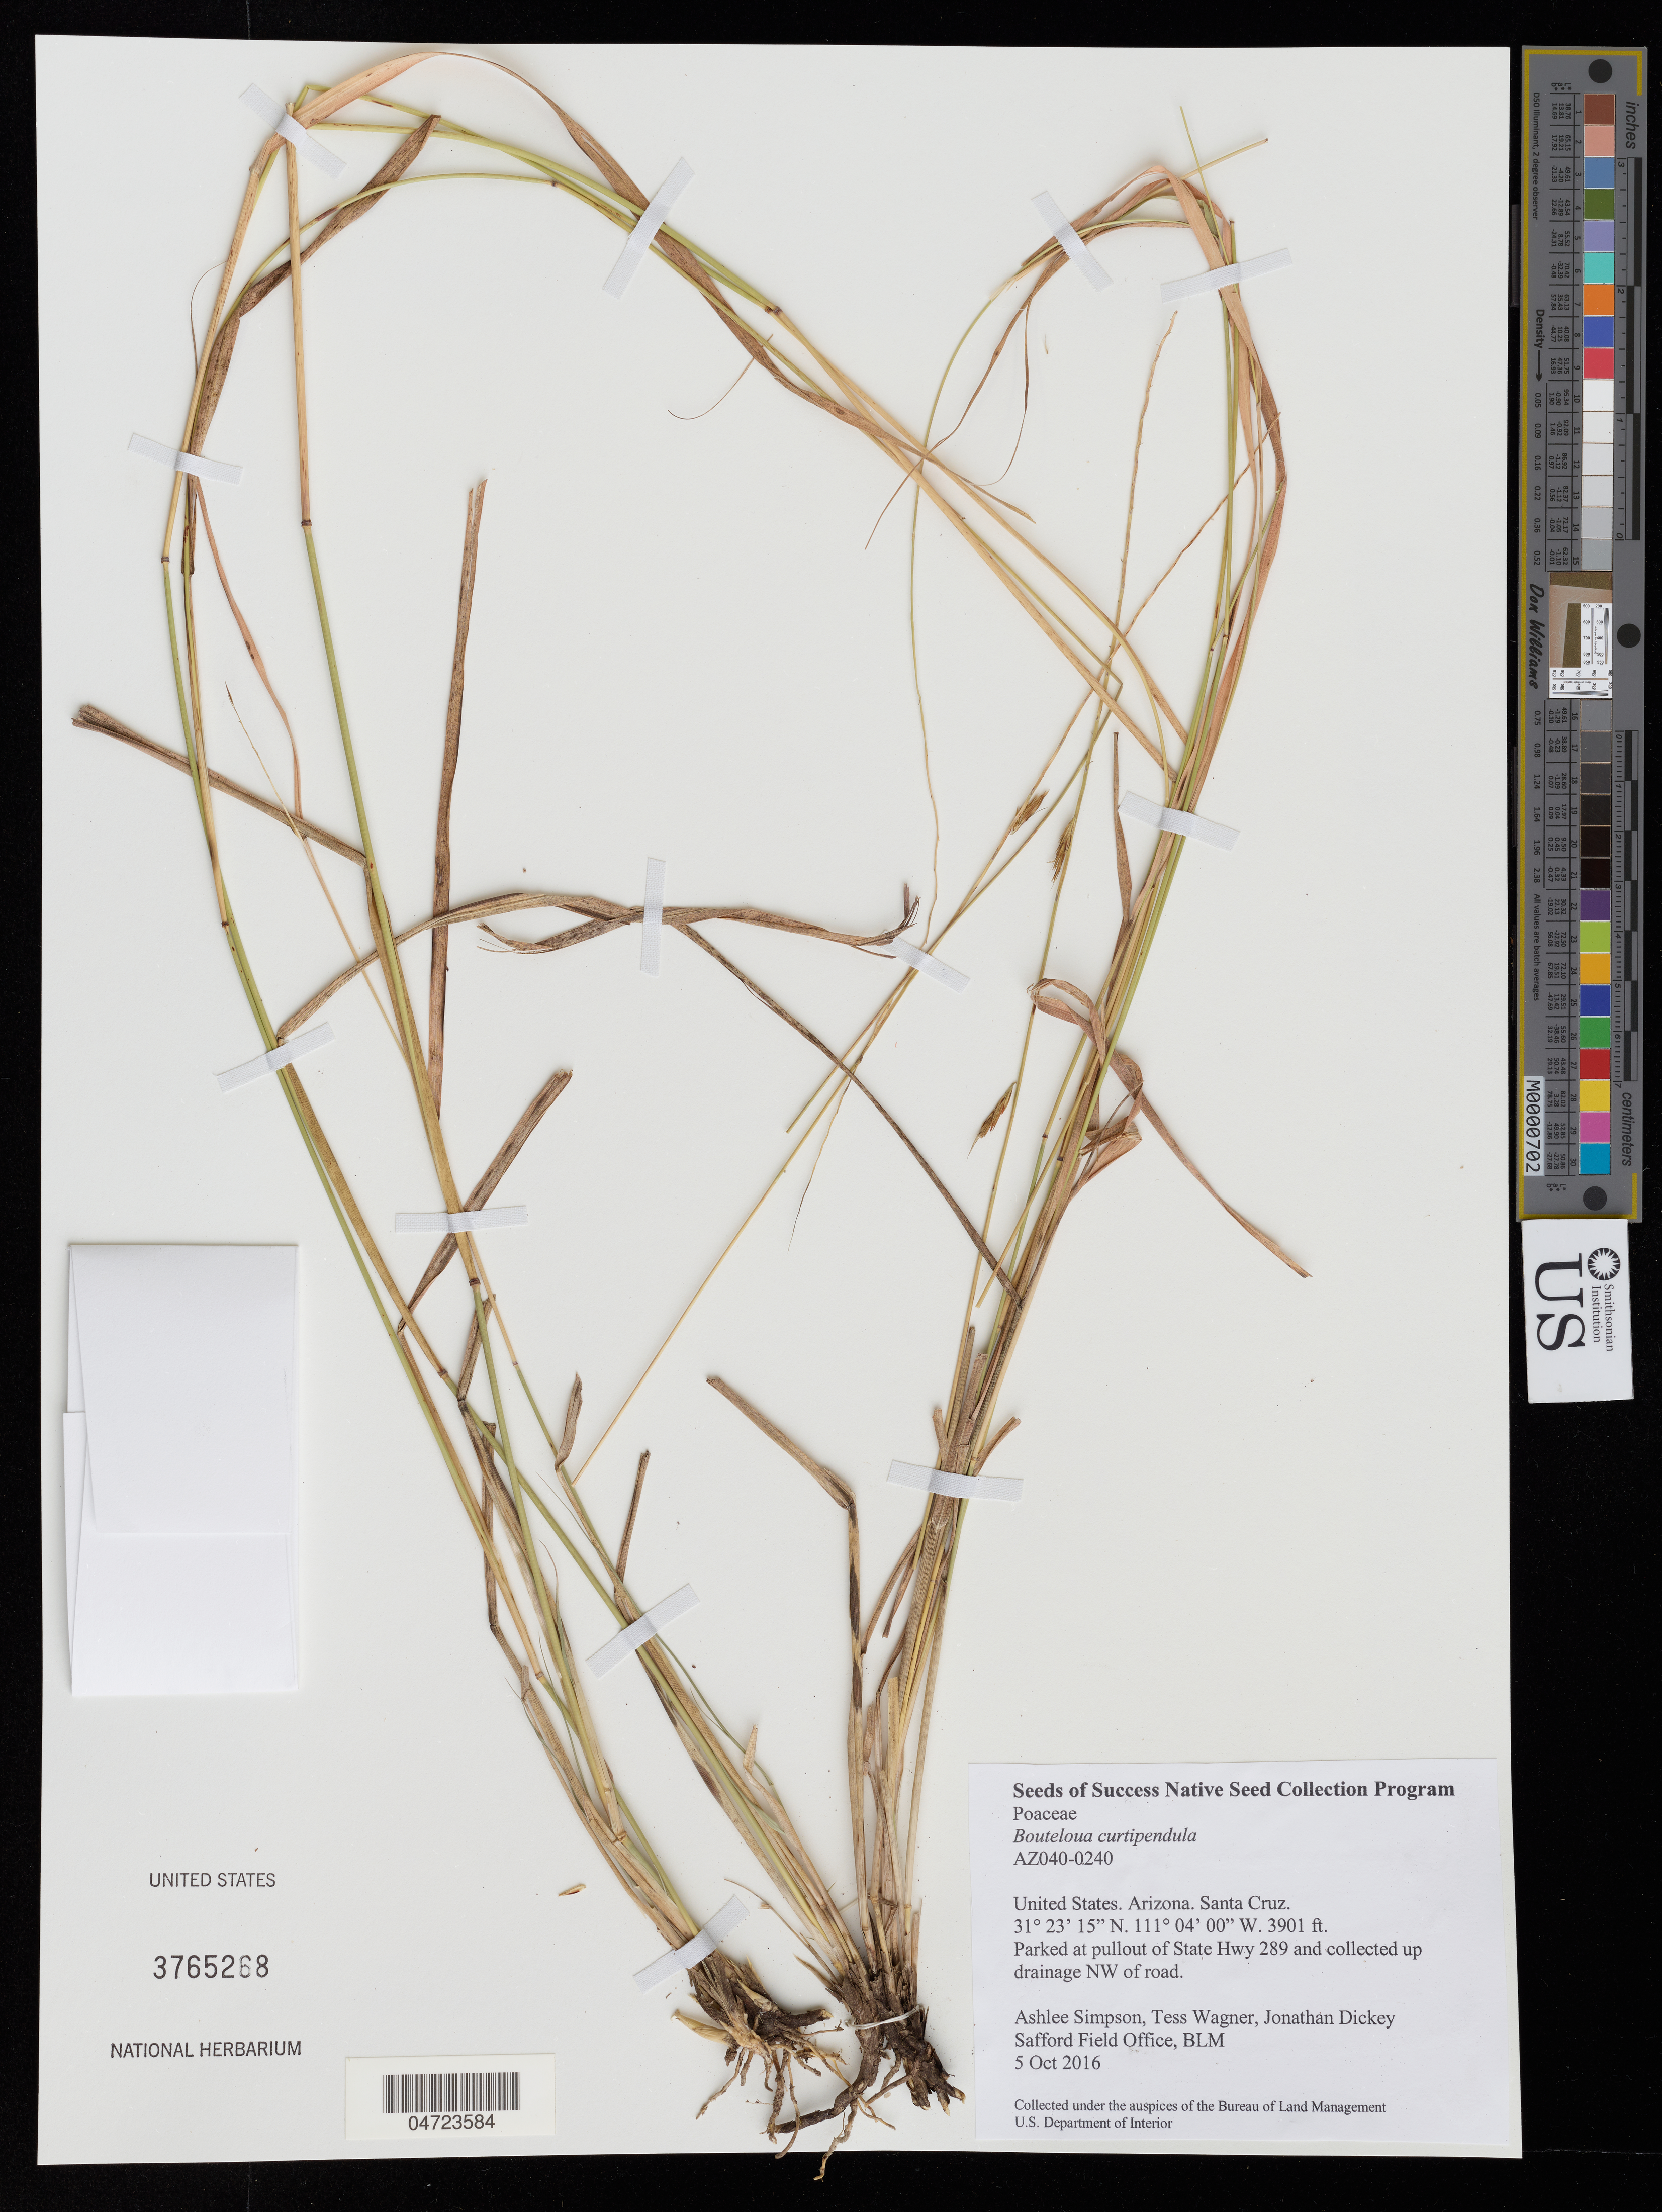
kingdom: Plantae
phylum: Tracheophyta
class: Liliopsida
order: Poales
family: Poaceae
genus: Bouteloua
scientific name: Bouteloua curtipendula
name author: (Michx.) Torr.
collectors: A. Simpson, T. Wagner & J. Dickey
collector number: AZ040-0240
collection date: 2016-10-05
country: United States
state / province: Arizona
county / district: Santa Cruz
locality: Santa Cruz. Parked at pullout of State Hwy 289 and collected up drainage NW of road.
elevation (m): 1189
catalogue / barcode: US 3765268